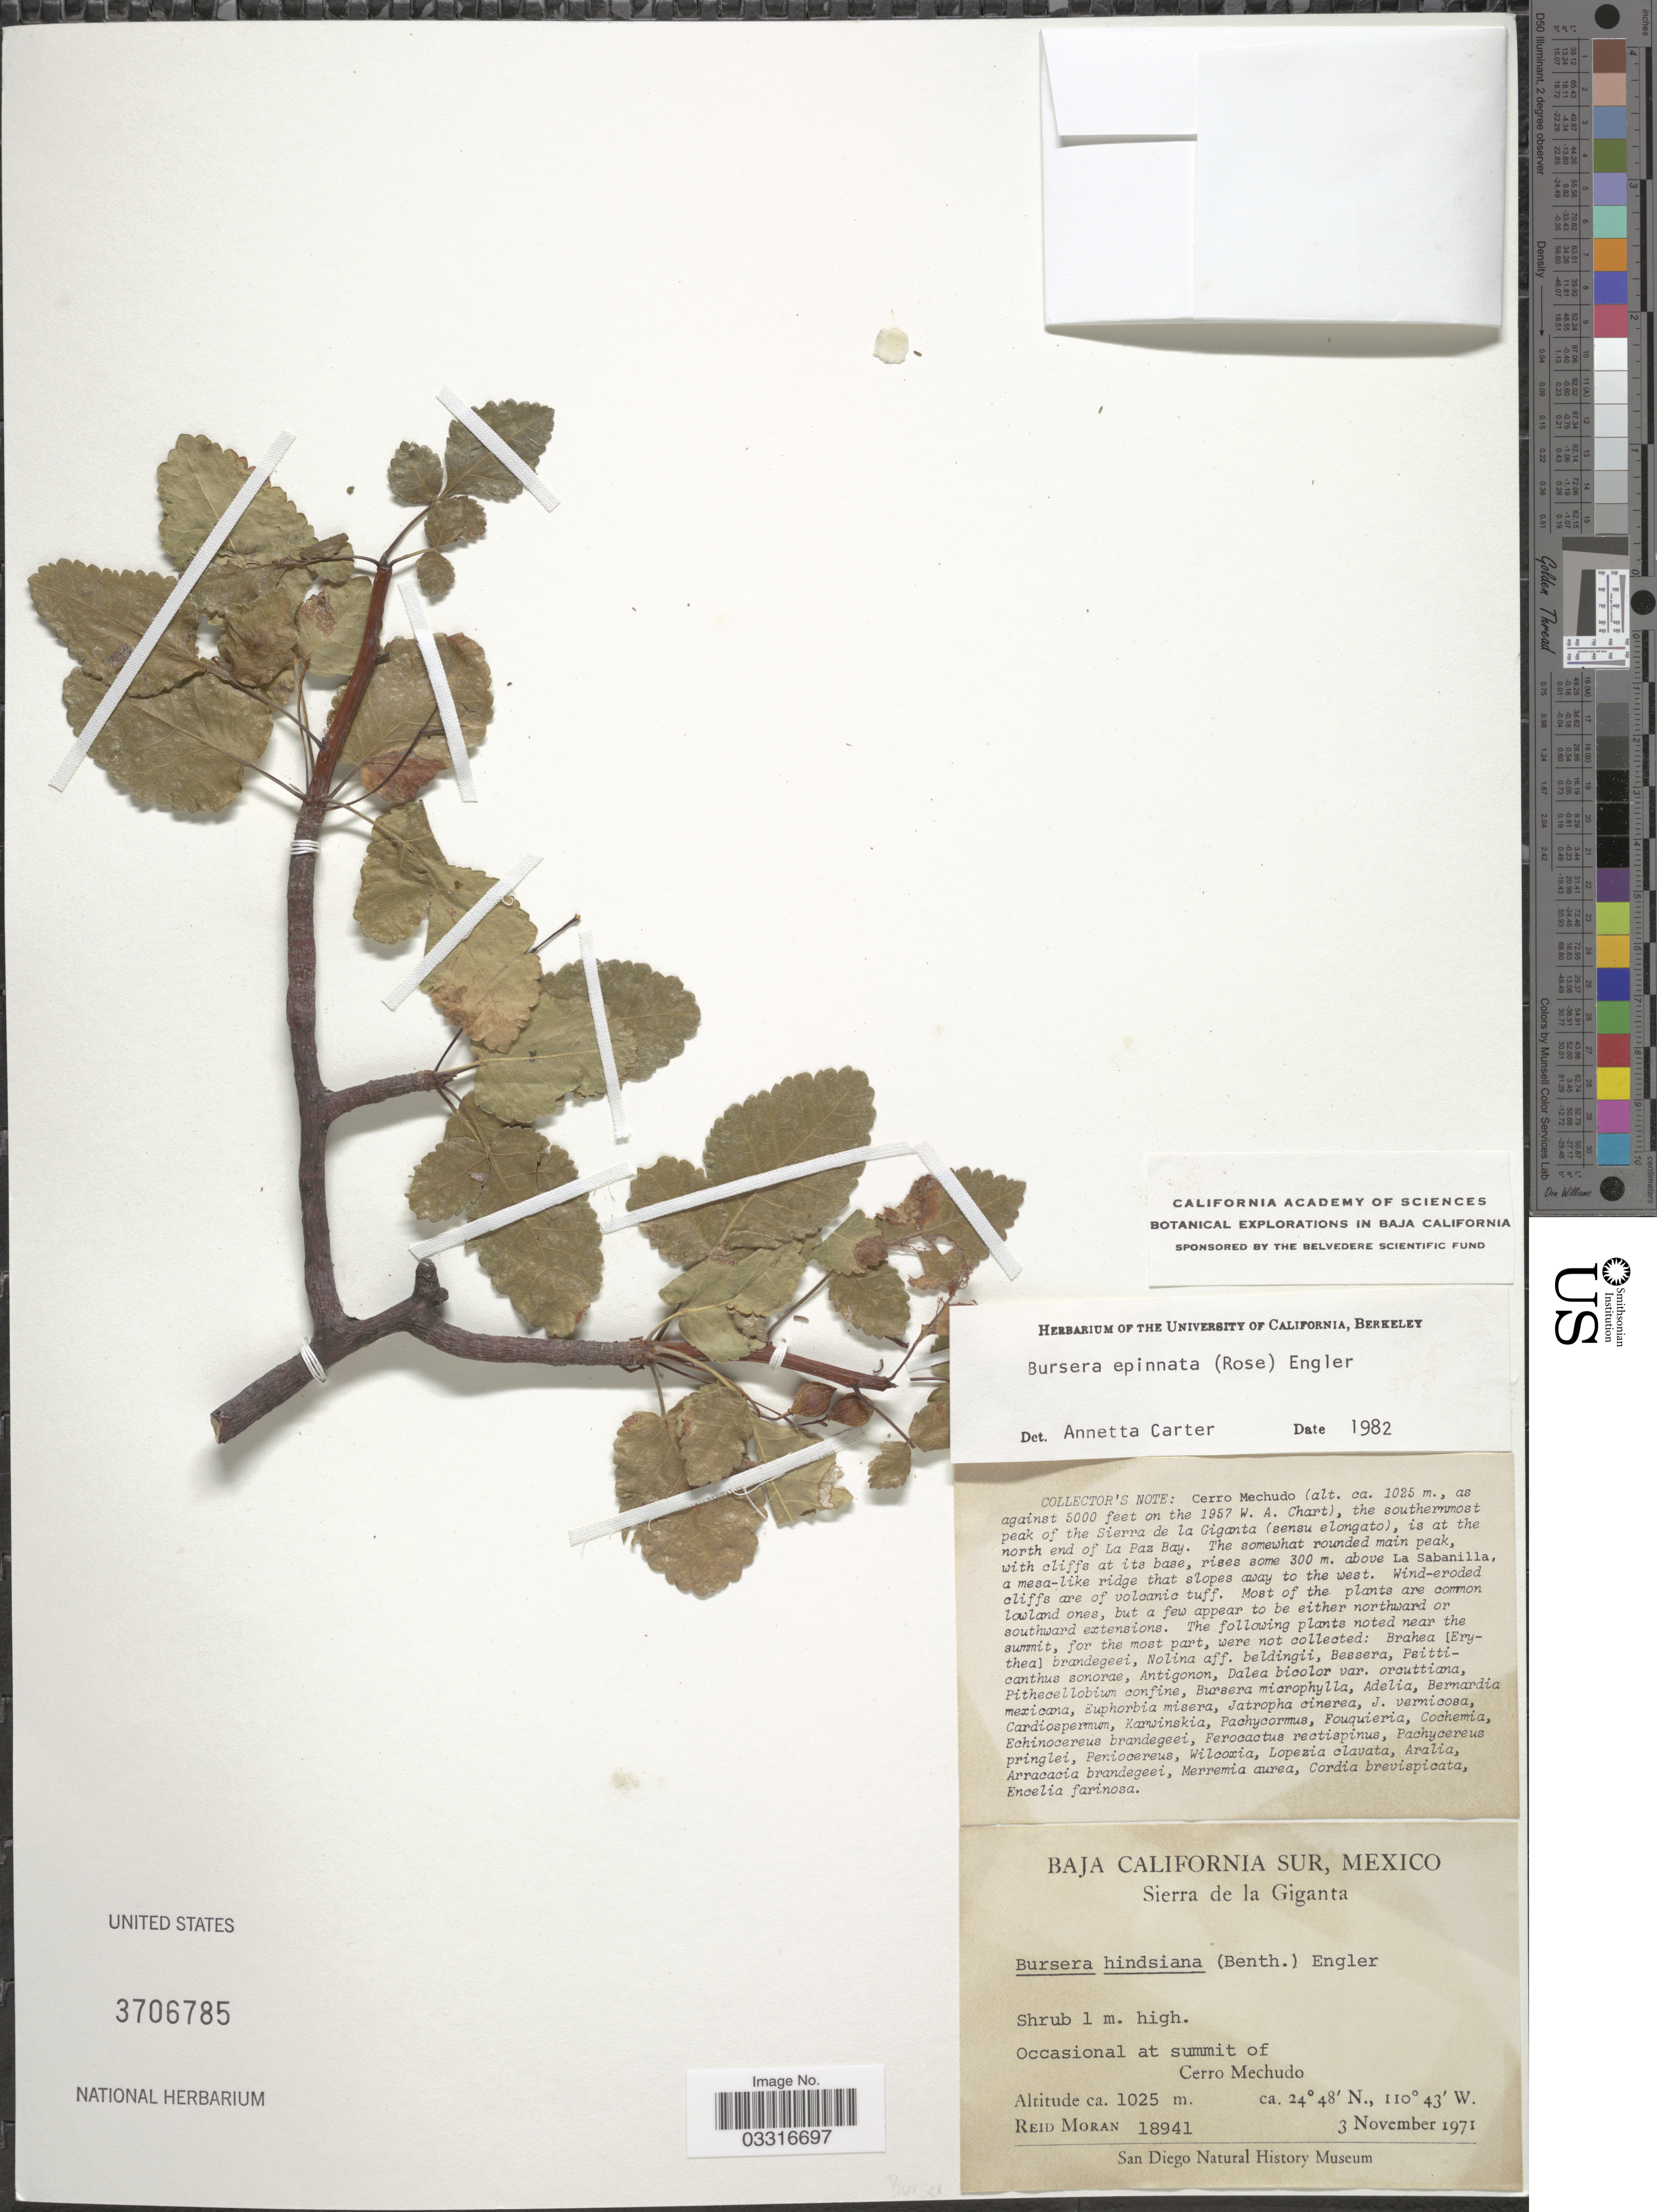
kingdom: Plantae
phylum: Tracheophyta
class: Magnoliopsida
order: Sapindales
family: Burseraceae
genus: Bursera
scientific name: Bursera epinnata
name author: (Rose) Engl.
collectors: R. V. Moran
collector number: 18941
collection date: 1971-11-03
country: Mexico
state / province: Baja California Sur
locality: Sierra de la Giganta, Occasional at summit of Cerro Mechudo.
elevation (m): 1025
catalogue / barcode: US 3706785